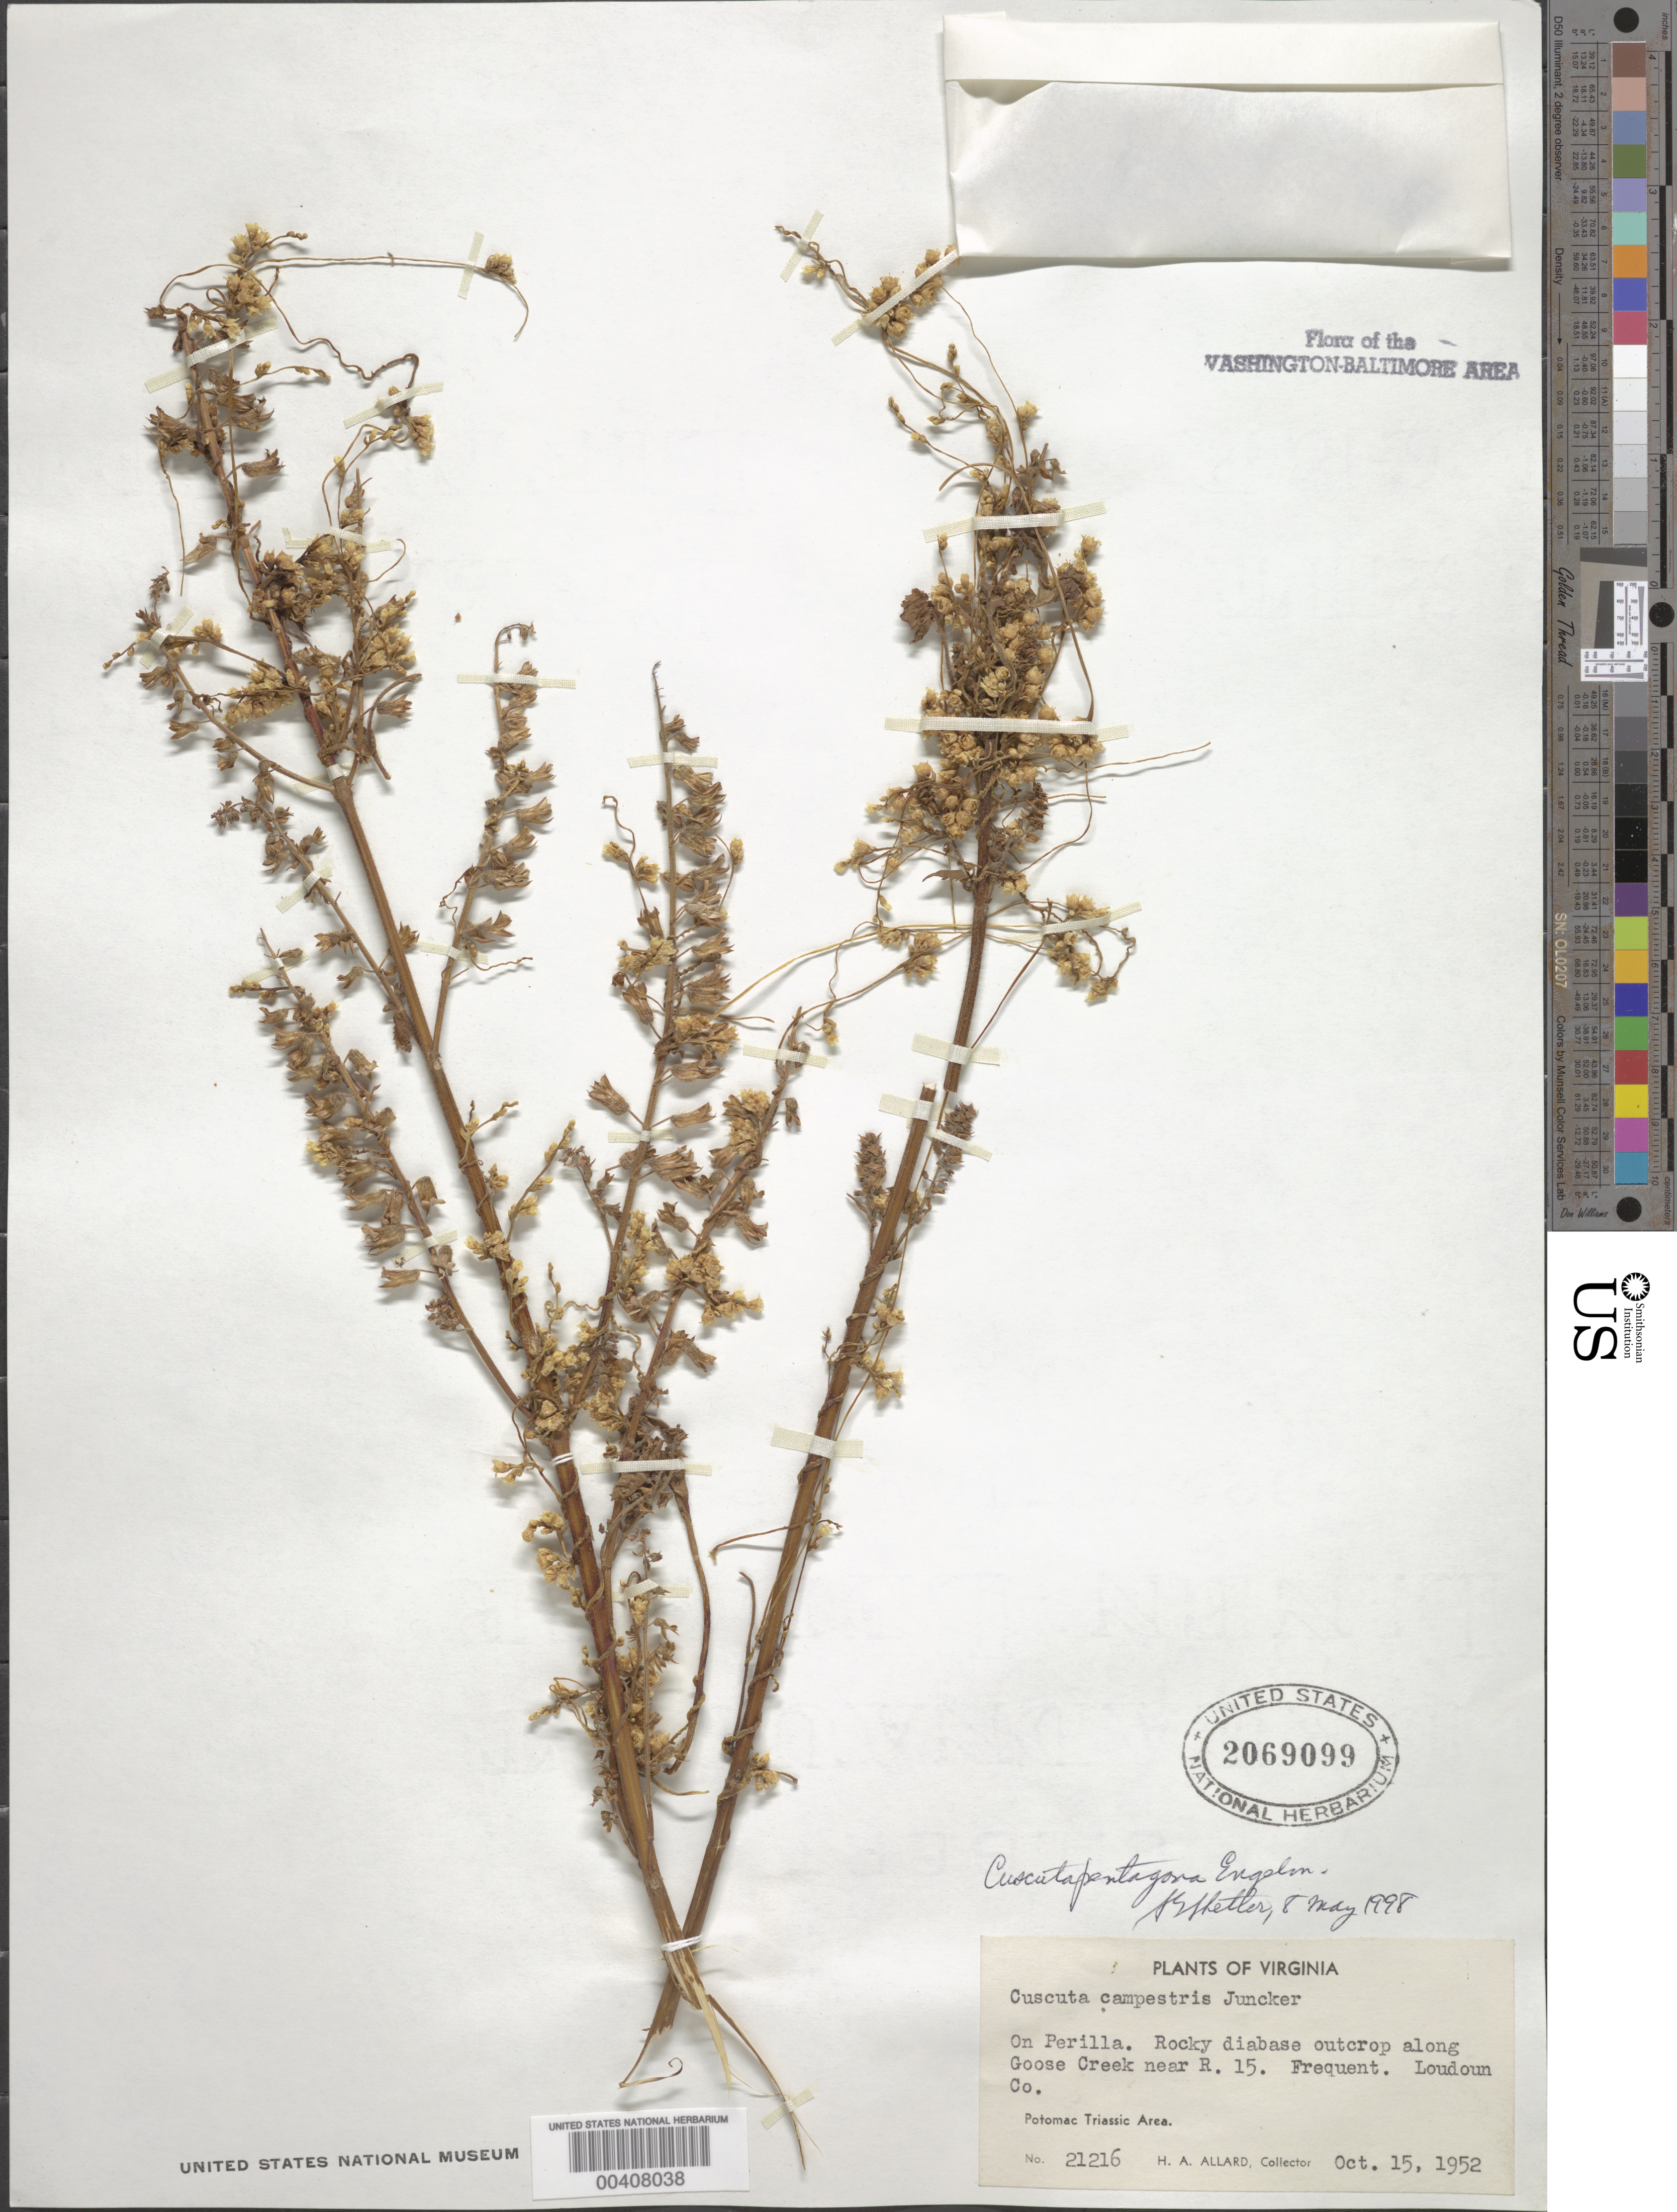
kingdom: Plantae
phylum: Tracheophyta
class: Magnoliopsida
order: Solanales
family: Convolvulaceae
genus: Cuscuta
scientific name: Cuscuta pentagona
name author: Engelm.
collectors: H. A. Allard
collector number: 21216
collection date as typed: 15 Oct 1952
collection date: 1952-10-15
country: United States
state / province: Virginia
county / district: Loudoun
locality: Goose Creek near R. 15, Potomac Triassic Area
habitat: On perilla, rocky diabase outcrop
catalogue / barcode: US 2069099